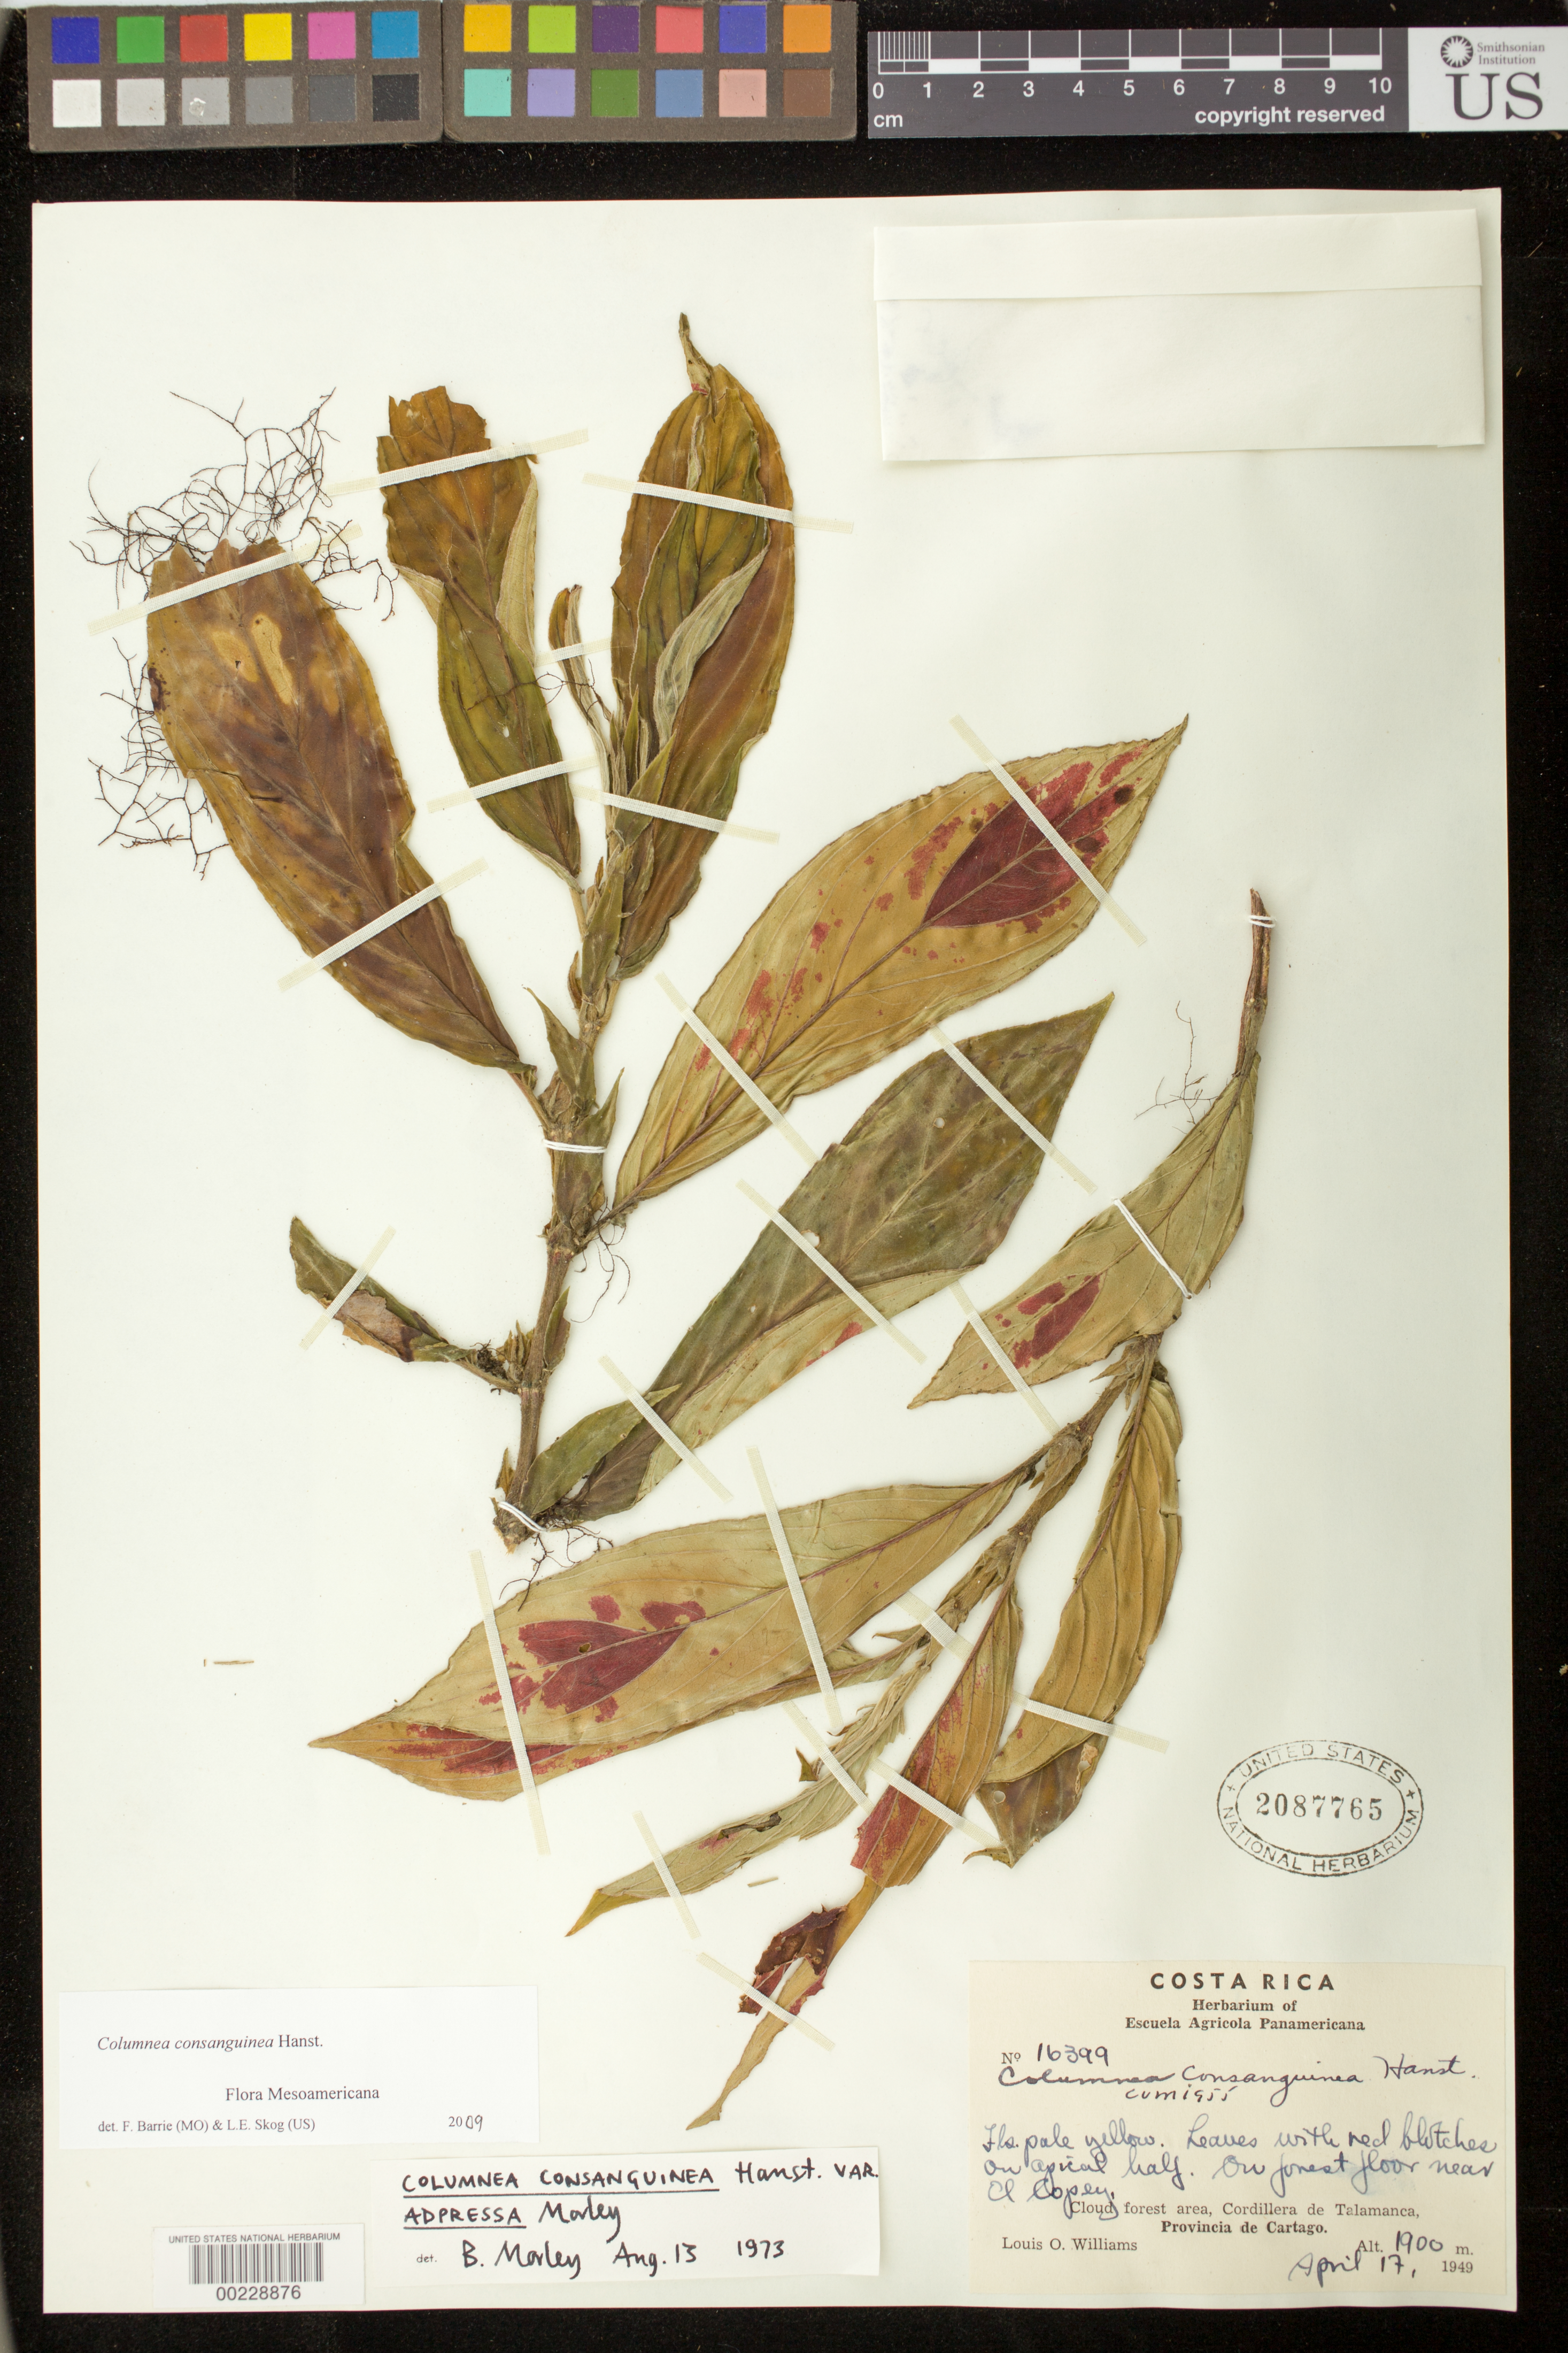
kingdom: Plantae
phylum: Tracheophyta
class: Magnoliopsida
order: Lamiales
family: Gesneriaceae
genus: Columnea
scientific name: Columnea consanguinea var. adpressa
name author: B.D. Morley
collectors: L. O. Williams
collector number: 16399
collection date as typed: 17 Apr 1949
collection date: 1949-04-17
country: Costa Rica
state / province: Cartago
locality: Cordillera de Talamanca, near El Copey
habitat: Cloud forest area, on forest floor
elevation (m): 1900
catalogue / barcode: US 2087765